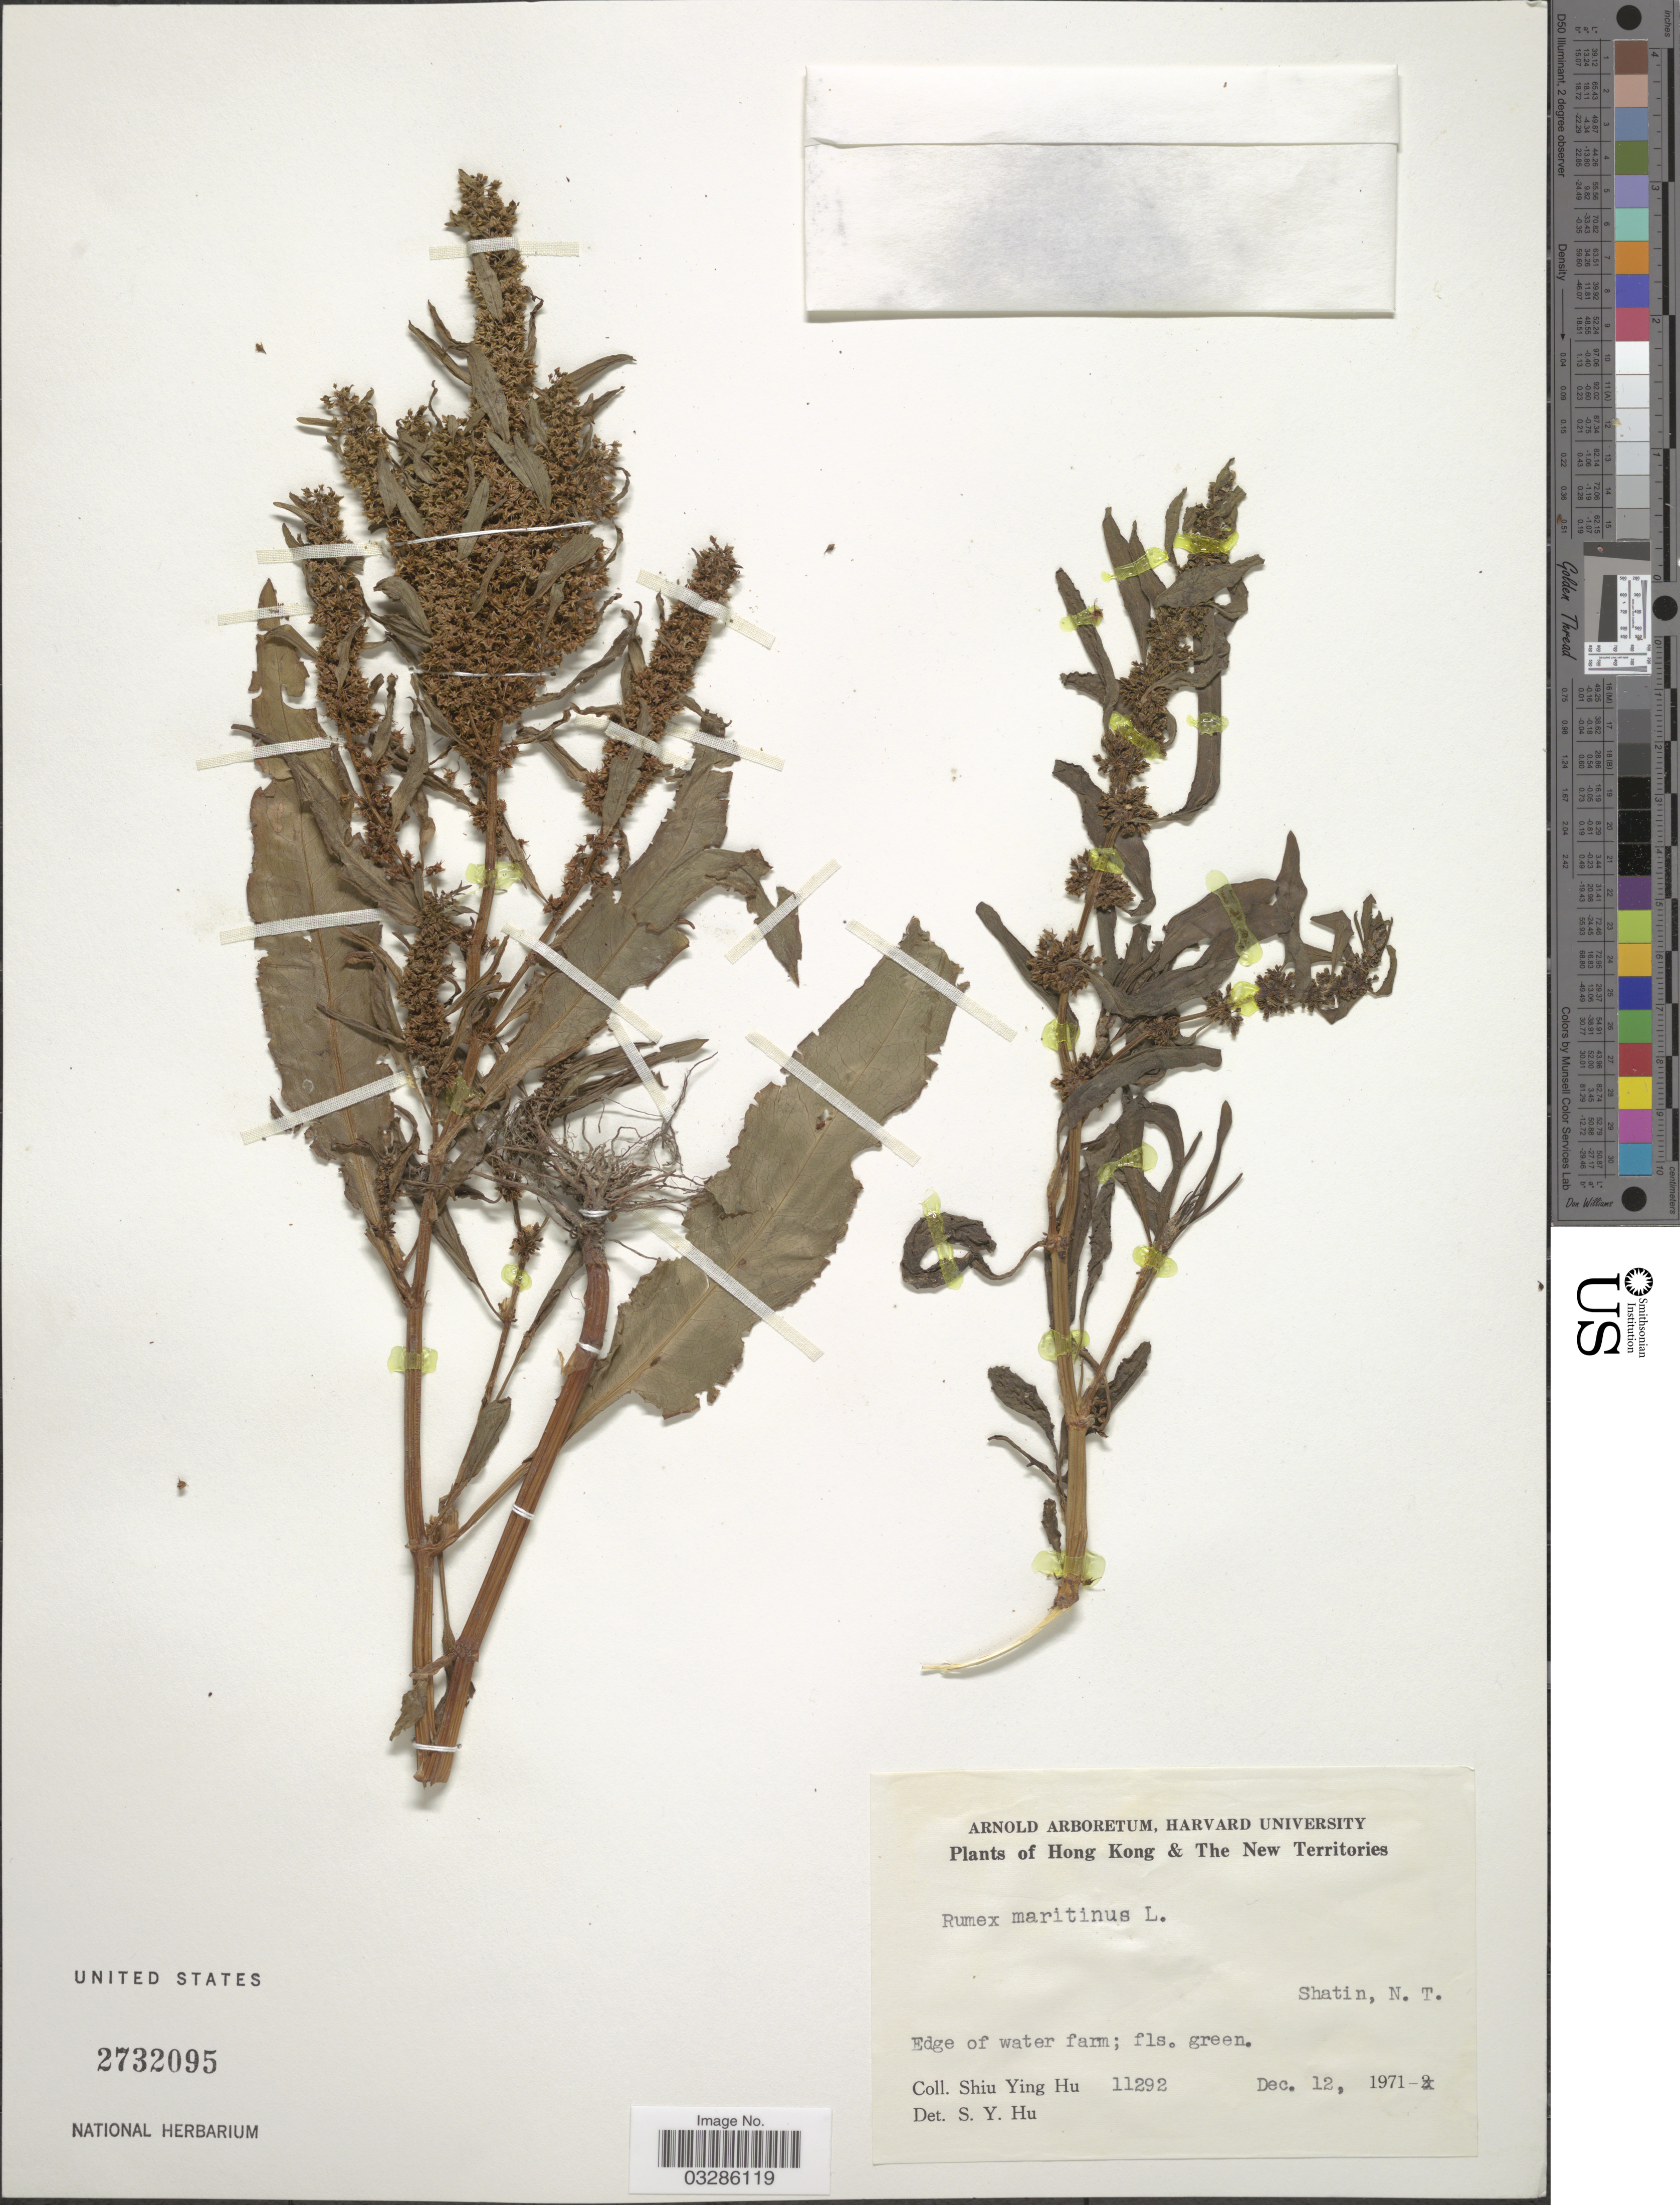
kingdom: Plantae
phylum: Tracheophyta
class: Magnoliopsida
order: Caryophyllales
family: Polygonaceae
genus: Rumex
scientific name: Rumex maritimus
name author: L.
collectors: S. Y. Hu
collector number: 11292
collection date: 1971-12-12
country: China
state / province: Hong Kong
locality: Hong Kong & The New Territories. Shatin, N.T.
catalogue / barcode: US 2732095